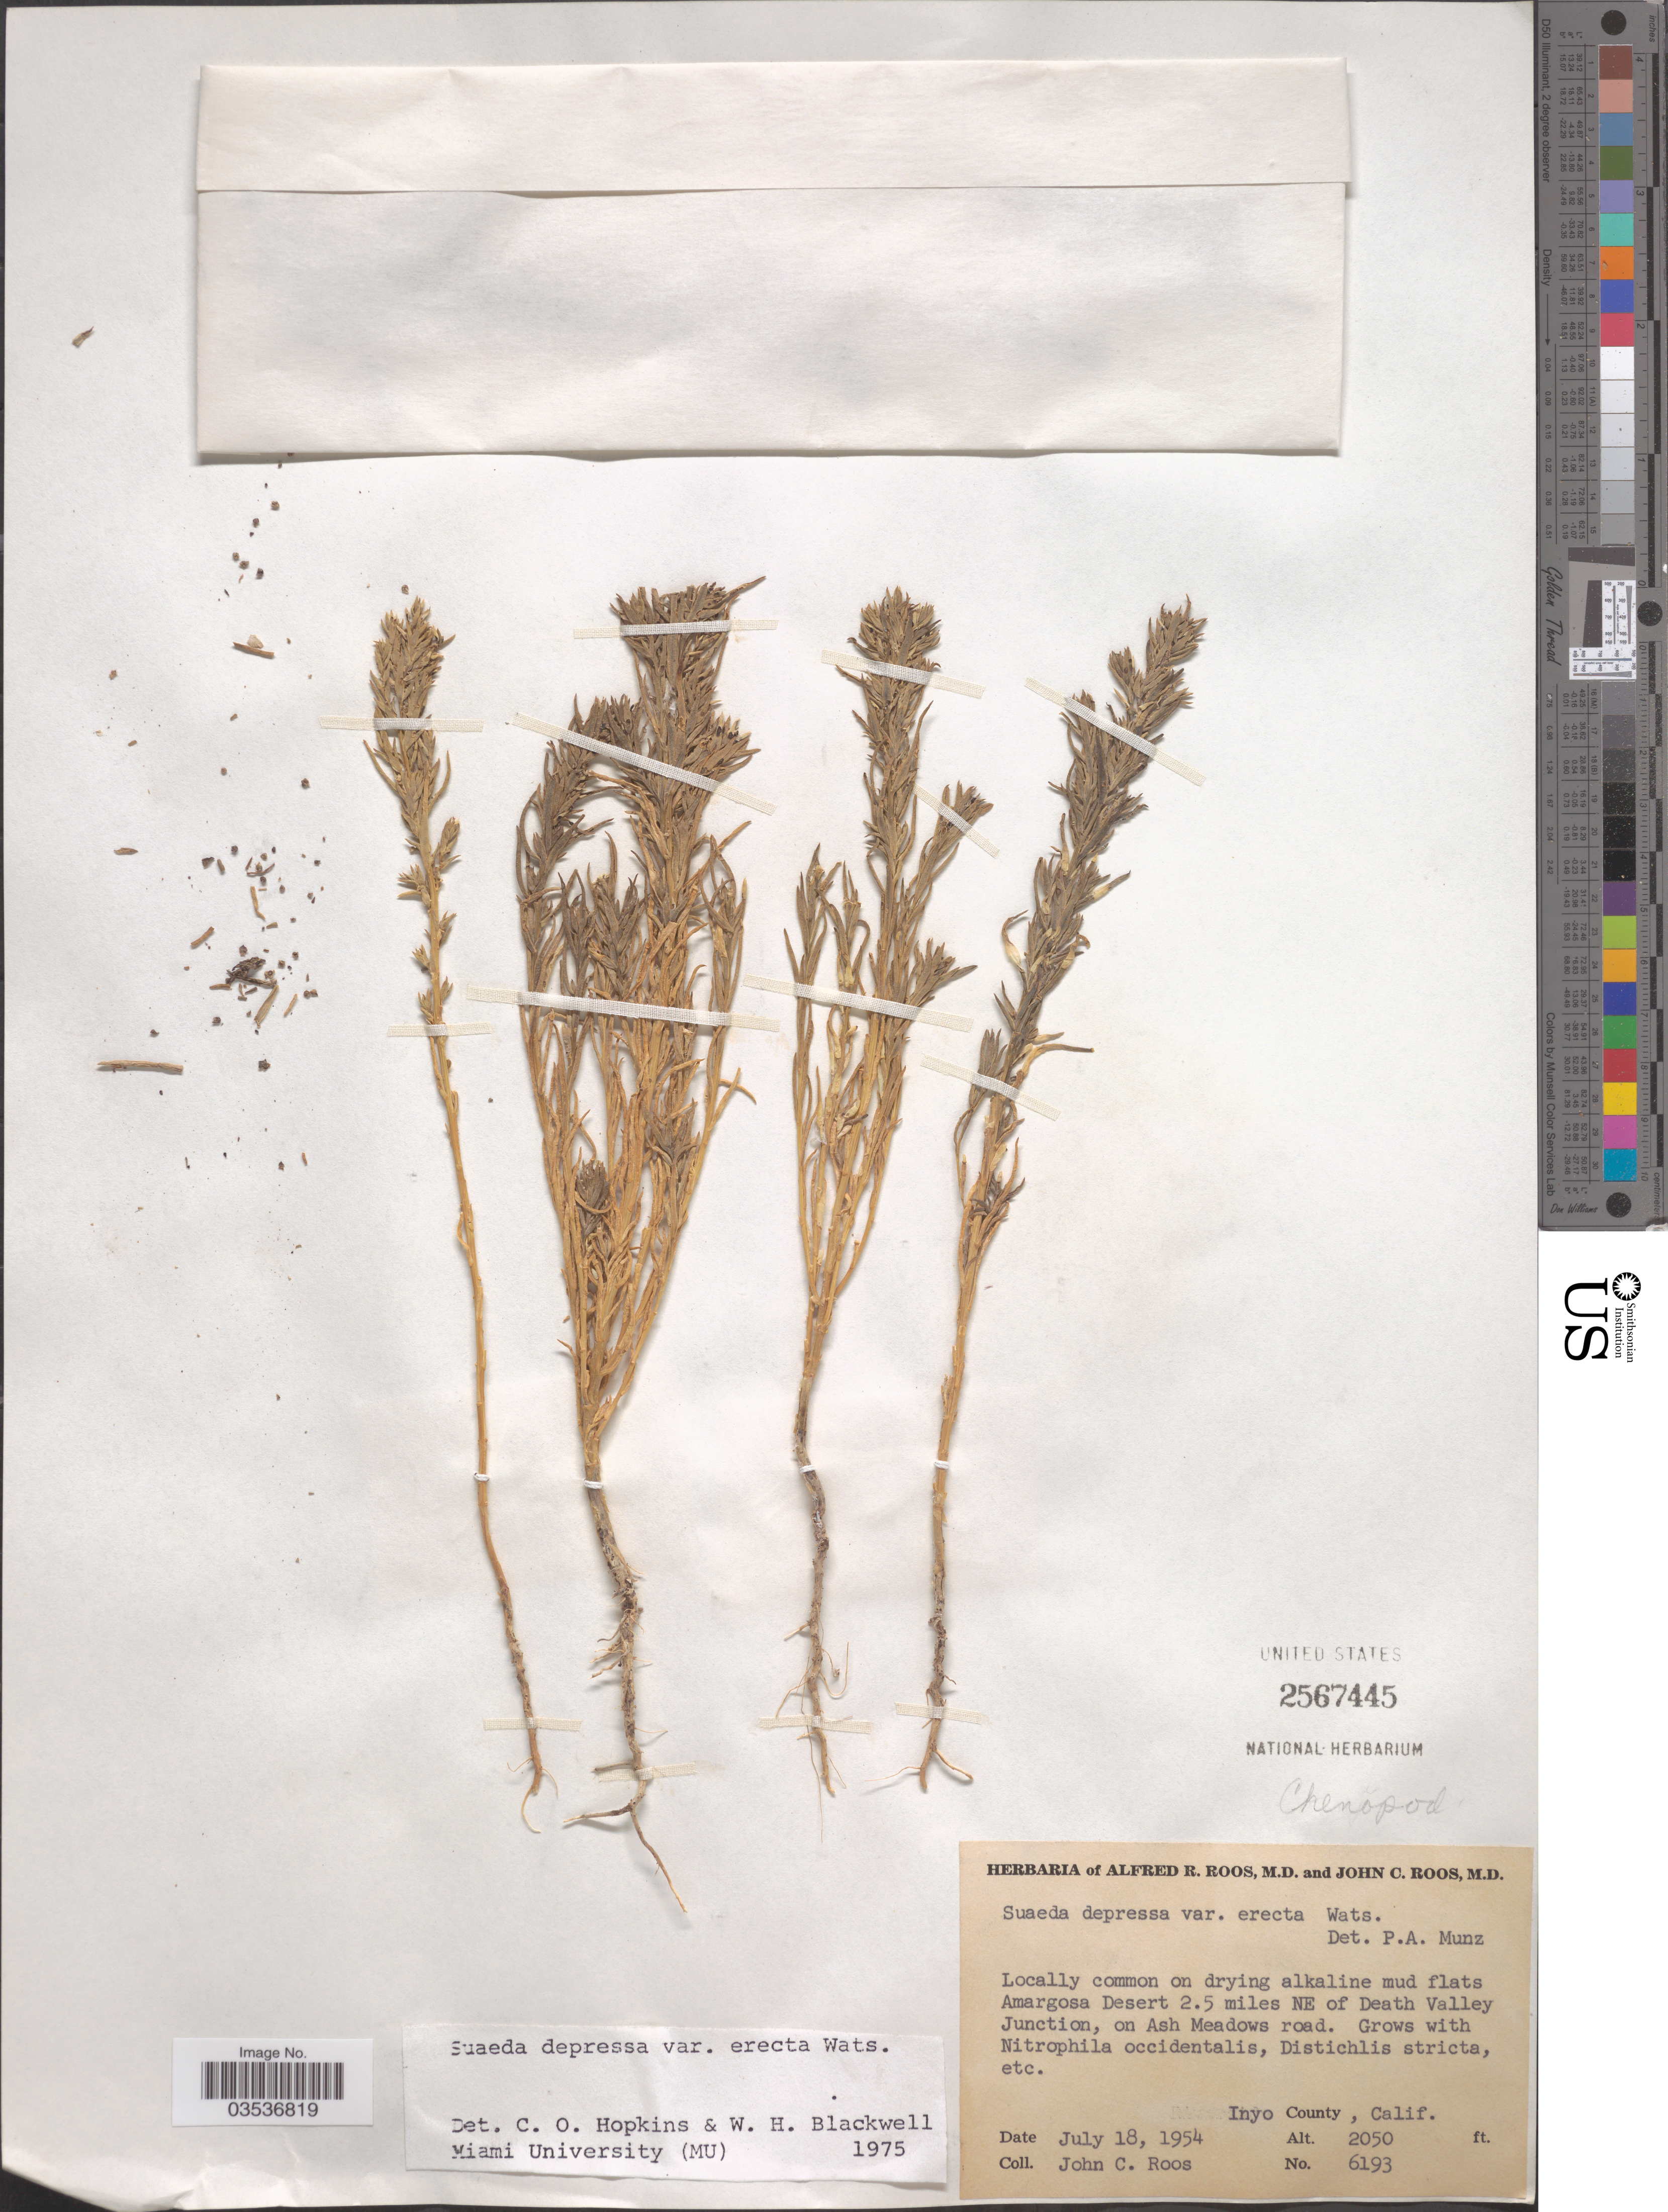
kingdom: Plantae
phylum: Tracheophyta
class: Magnoliopsida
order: Caryophyllales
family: Amaranthaceae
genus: Suaeda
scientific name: Suaeda depressa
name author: (Pursh) S. Watson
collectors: J. C. Roos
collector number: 6193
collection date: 1954-07-18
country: United States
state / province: California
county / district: Inyo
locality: Amargosa Desert 2.5 miles NE of Death Valley Junction, on Ash Meadows road. Inyo County.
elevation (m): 625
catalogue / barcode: US 2567445